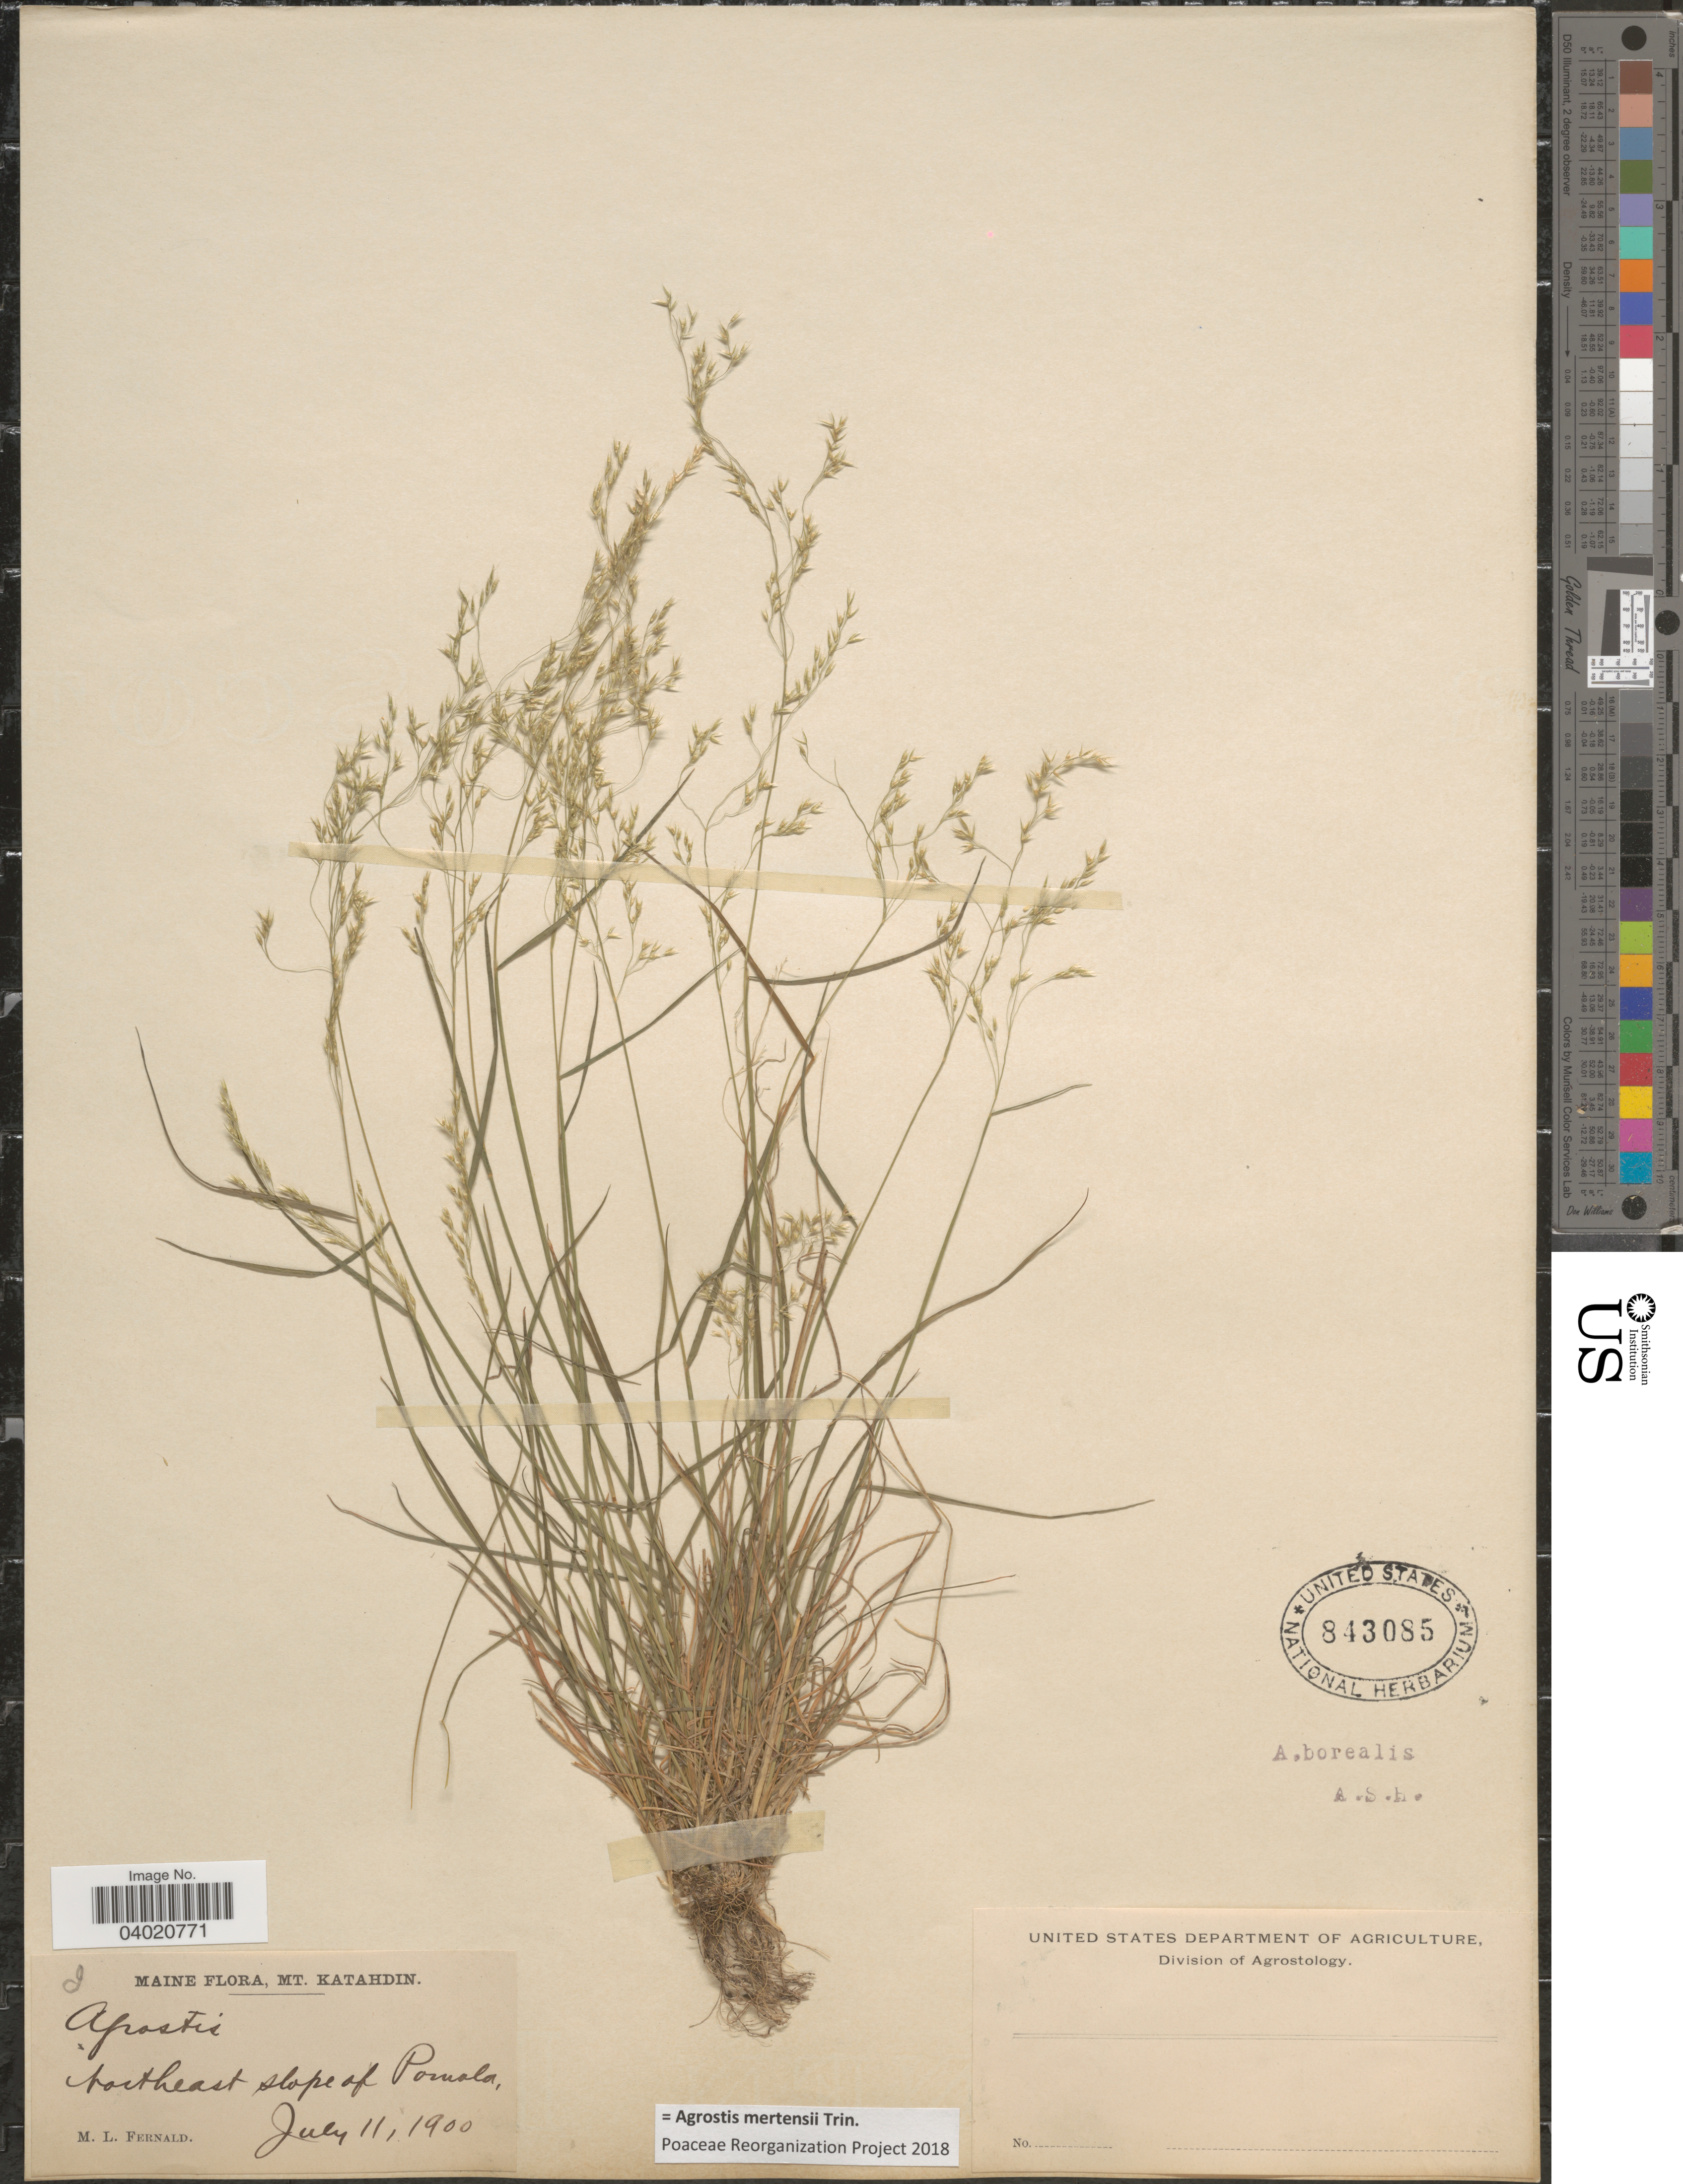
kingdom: Plantae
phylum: Tracheophyta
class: Liliopsida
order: Poales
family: Poaceae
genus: Agrostis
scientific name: Agrostis mertensii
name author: Trin.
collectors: M. L. Fernald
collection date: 1900-07-11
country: United States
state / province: Maine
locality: Mt. Katahdin. Northeast slope of Pomola.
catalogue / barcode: US 843085